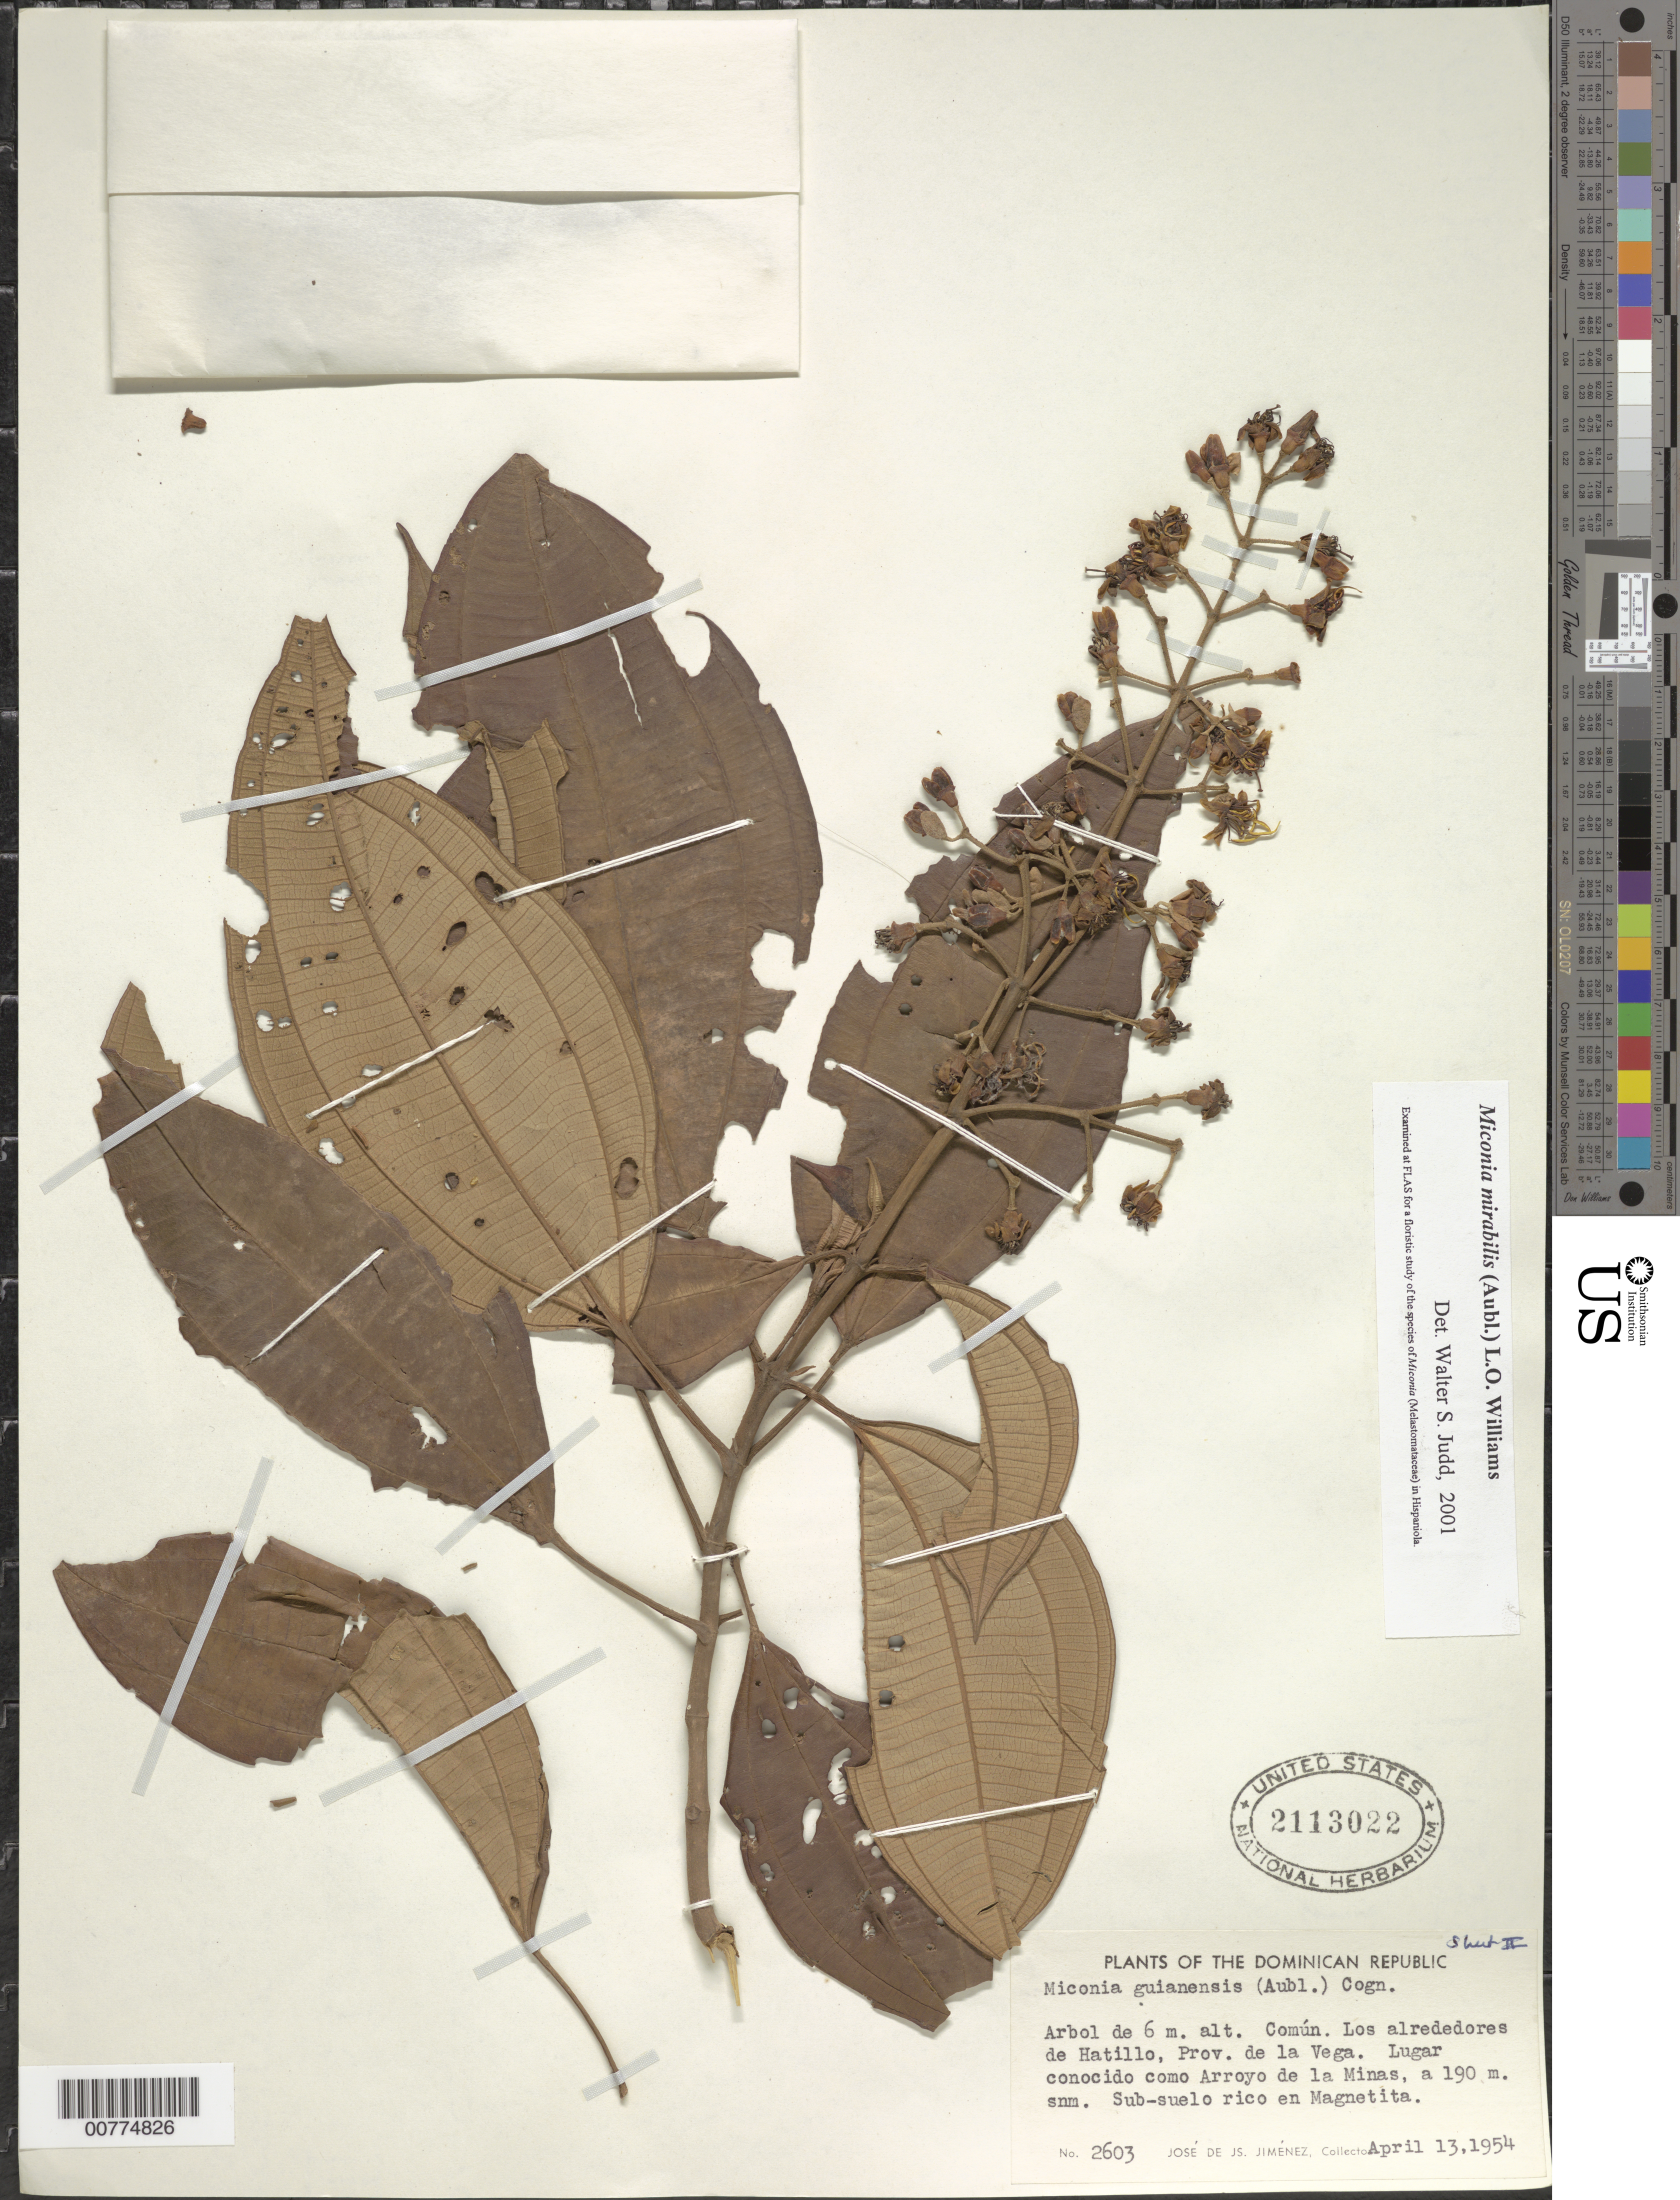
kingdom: Plantae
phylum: Tracheophyta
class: Magnoliopsida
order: Myrtales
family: Melastomataceae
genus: Miconia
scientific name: Miconia mirabilis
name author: (Aubl.) L.O. Williams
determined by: Judd, Walter S.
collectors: J. J. Jiménez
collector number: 2603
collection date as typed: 13 Apr 1954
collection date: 1954-04-13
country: Dominican Republic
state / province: La Vega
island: Hispaniola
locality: Surrounding areas of Hatillo, place knows as Arroyo de la Minas.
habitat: Soil rich in magnetite.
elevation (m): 190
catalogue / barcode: US 2113022